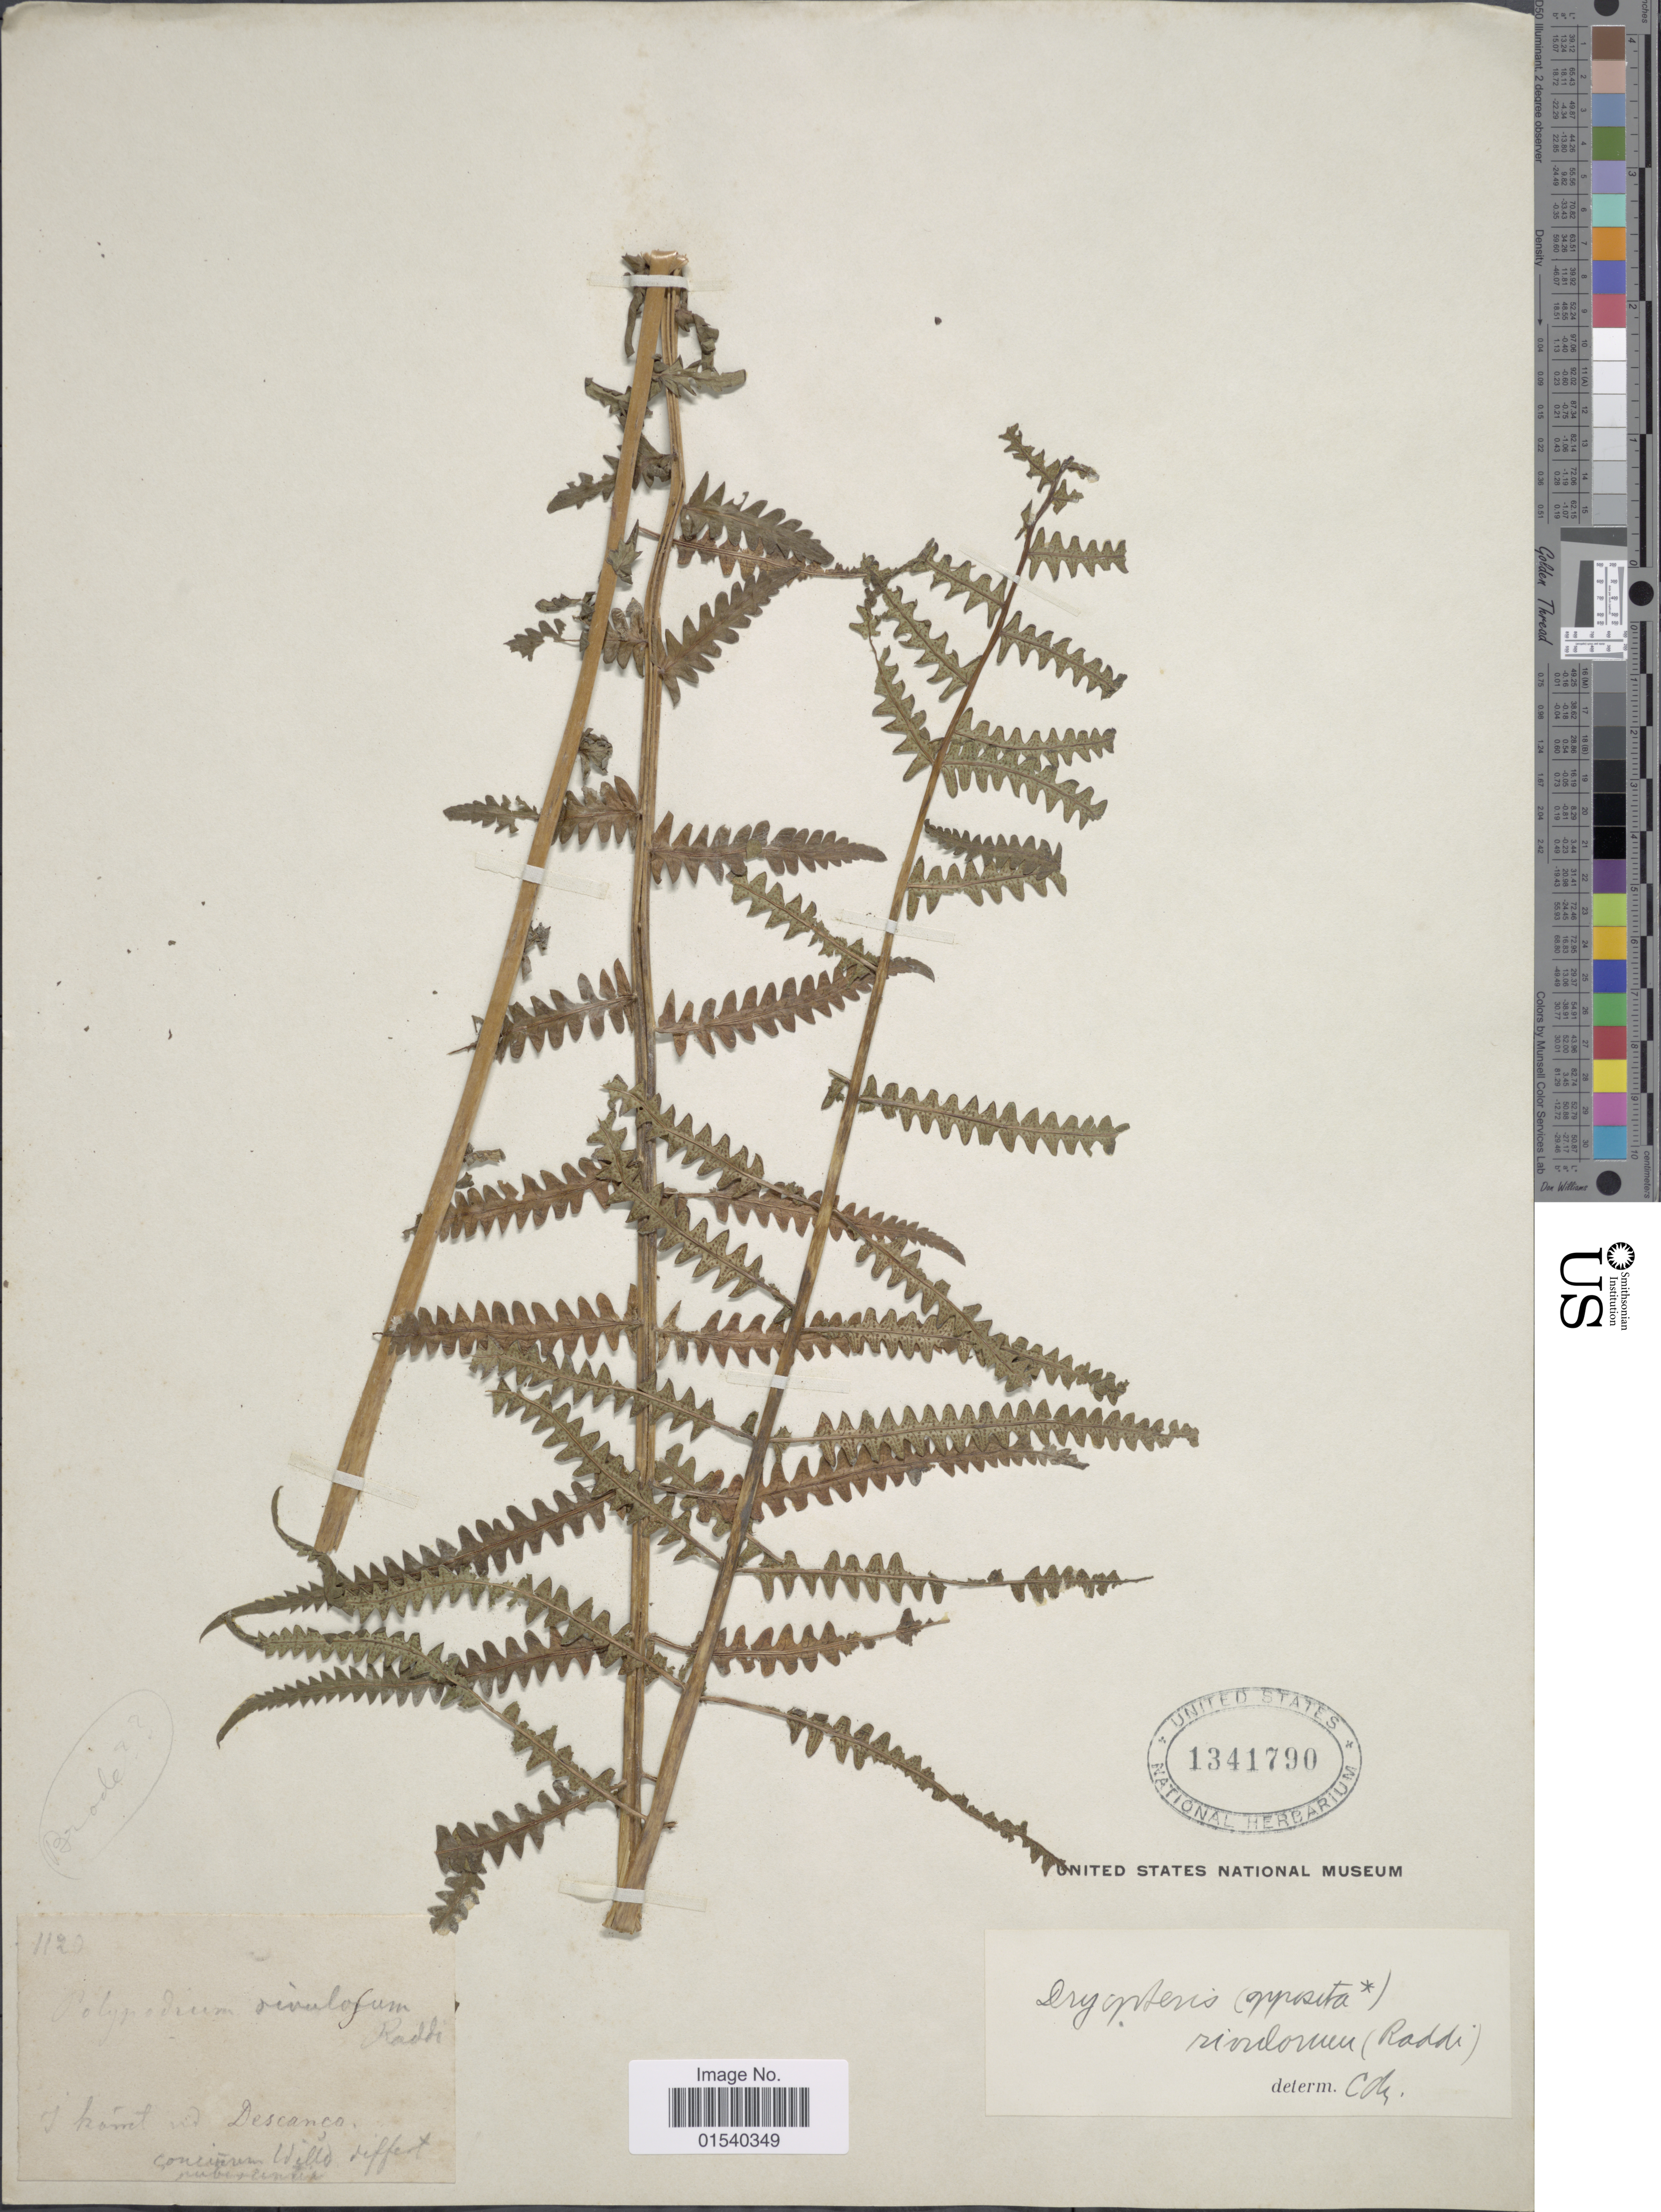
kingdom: Plantae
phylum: Tracheophyta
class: Polypodiopsida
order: Polypodiales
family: Thelypteridaceae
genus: Amauropelta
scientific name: Amauropelta opposita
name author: (Vahl) Pic. Serm.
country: Brazil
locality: Descanco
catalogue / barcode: US 1341790